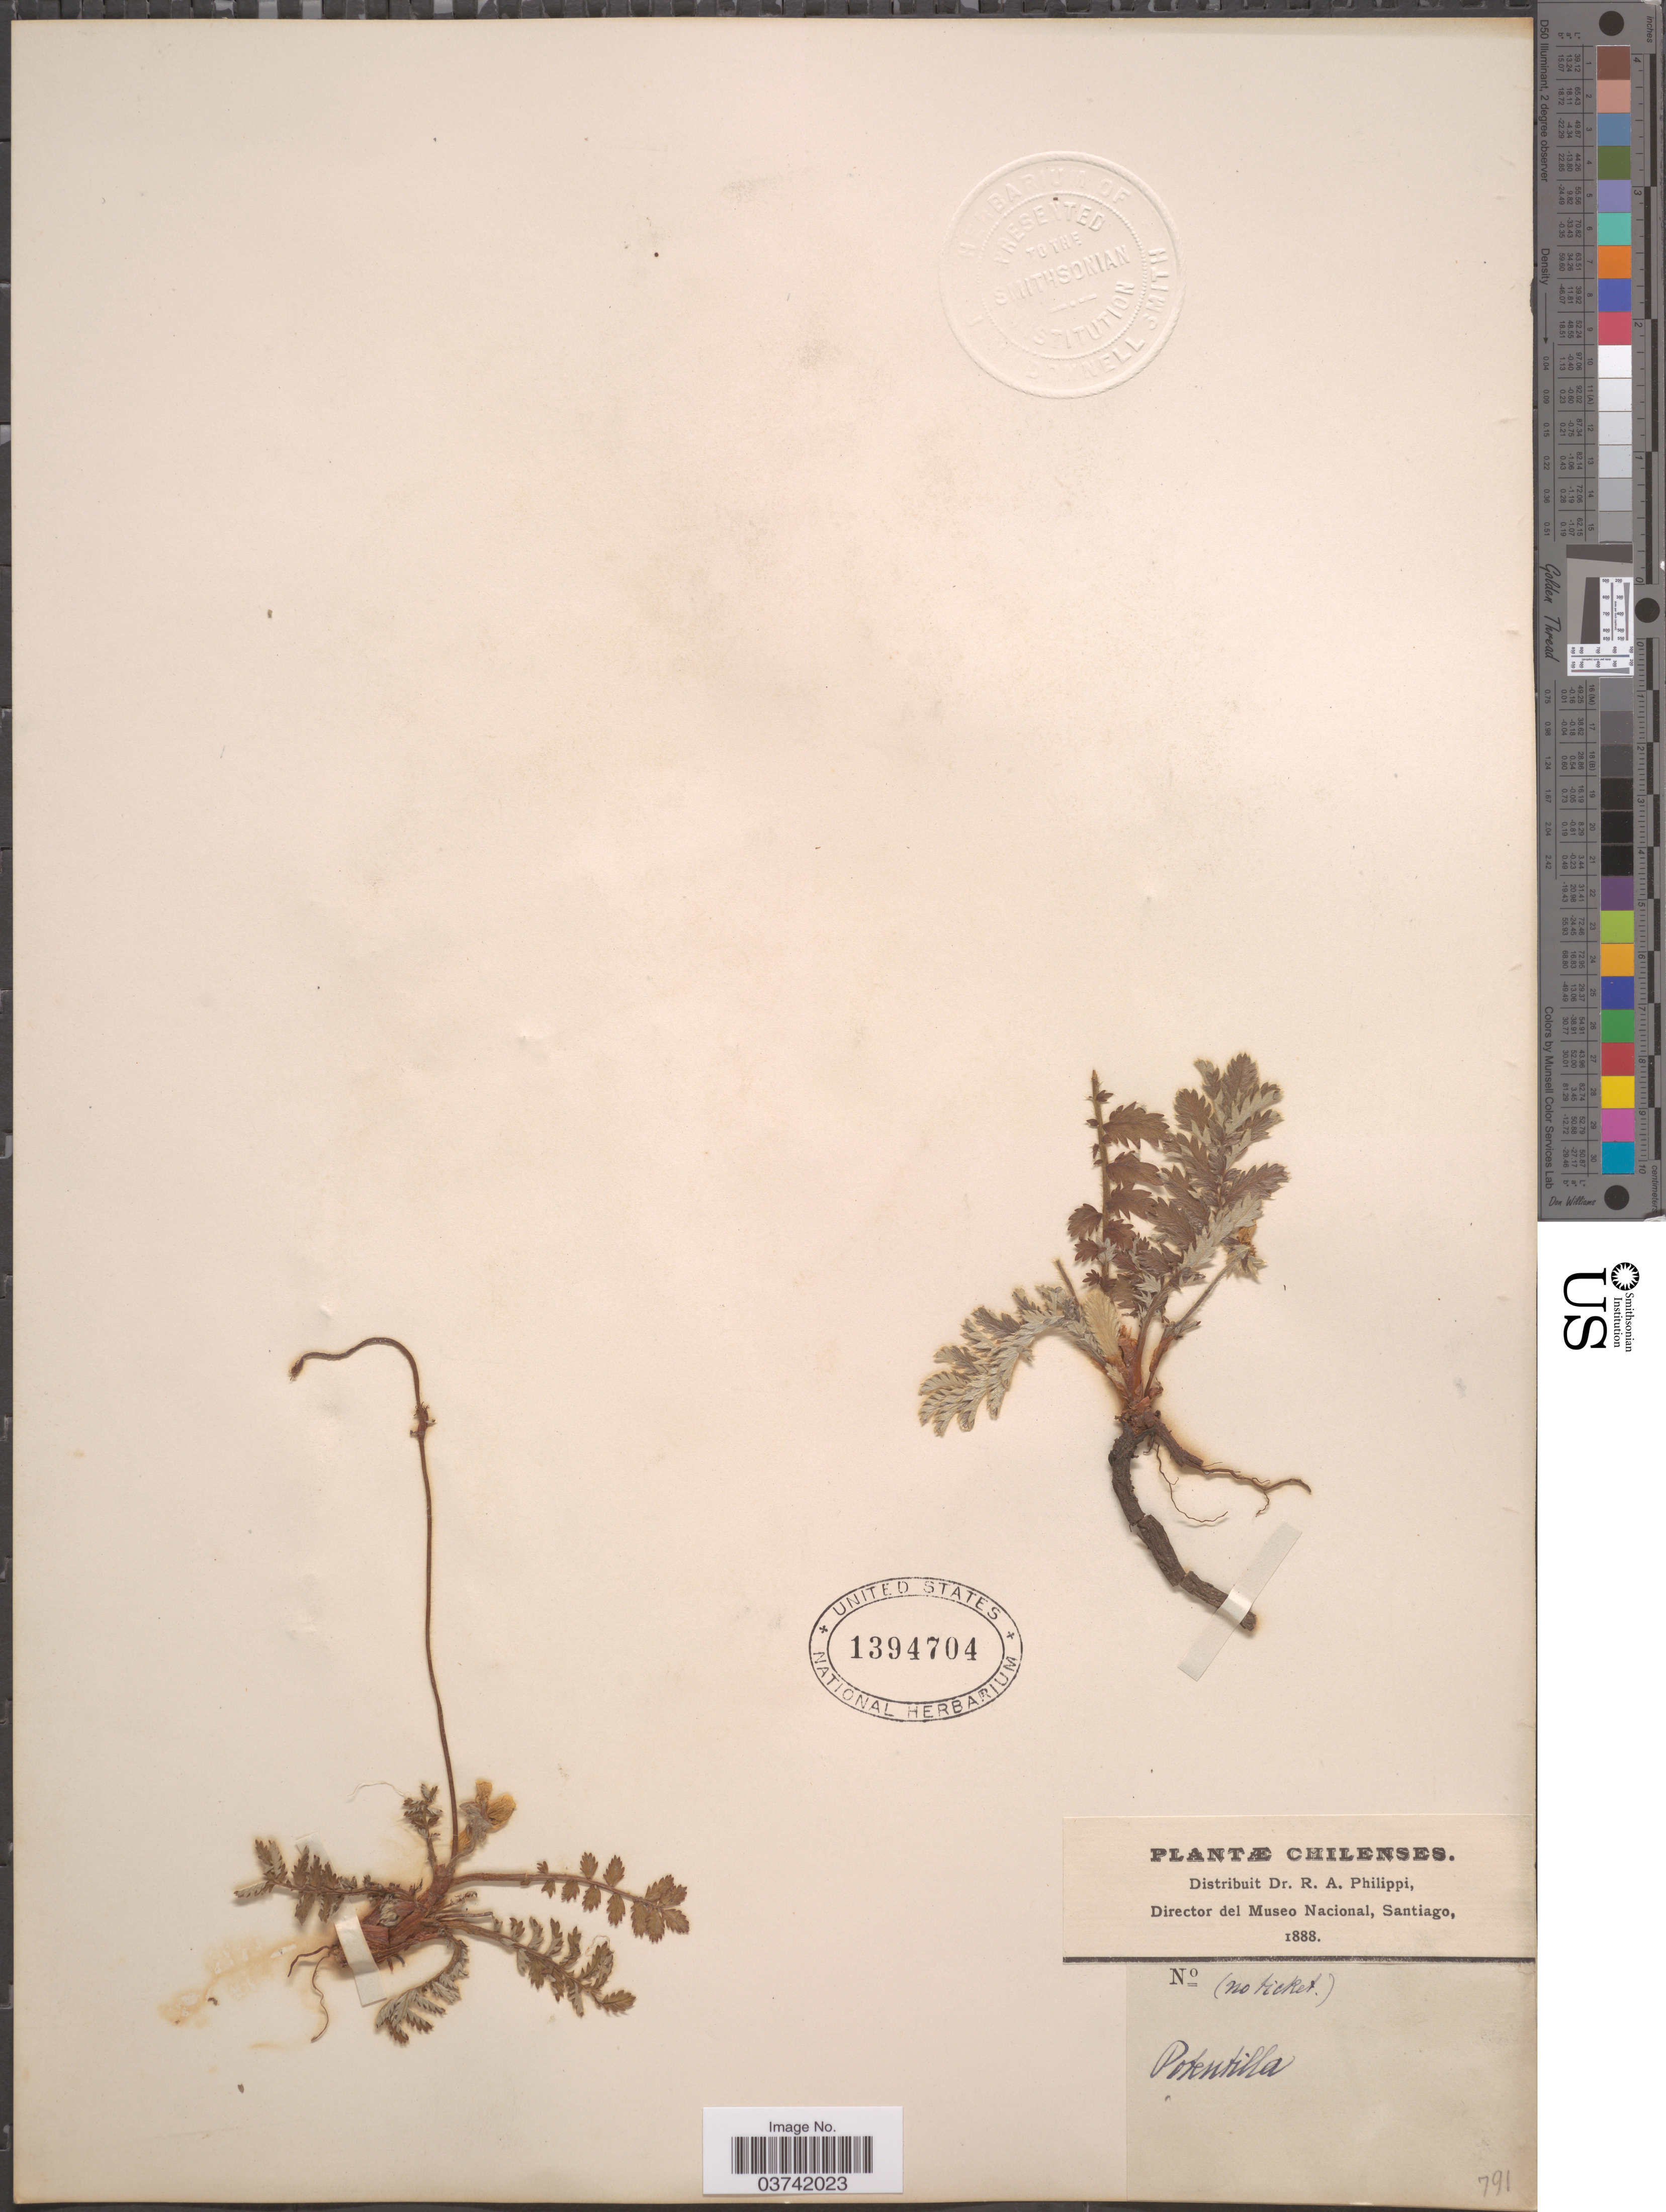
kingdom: Plantae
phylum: Tracheophyta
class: Magnoliopsida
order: Rosales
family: Rosaceae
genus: Potentilla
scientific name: Potentilla anserina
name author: L.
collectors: R. A. Philippi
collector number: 791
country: Chile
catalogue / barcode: US 1394704